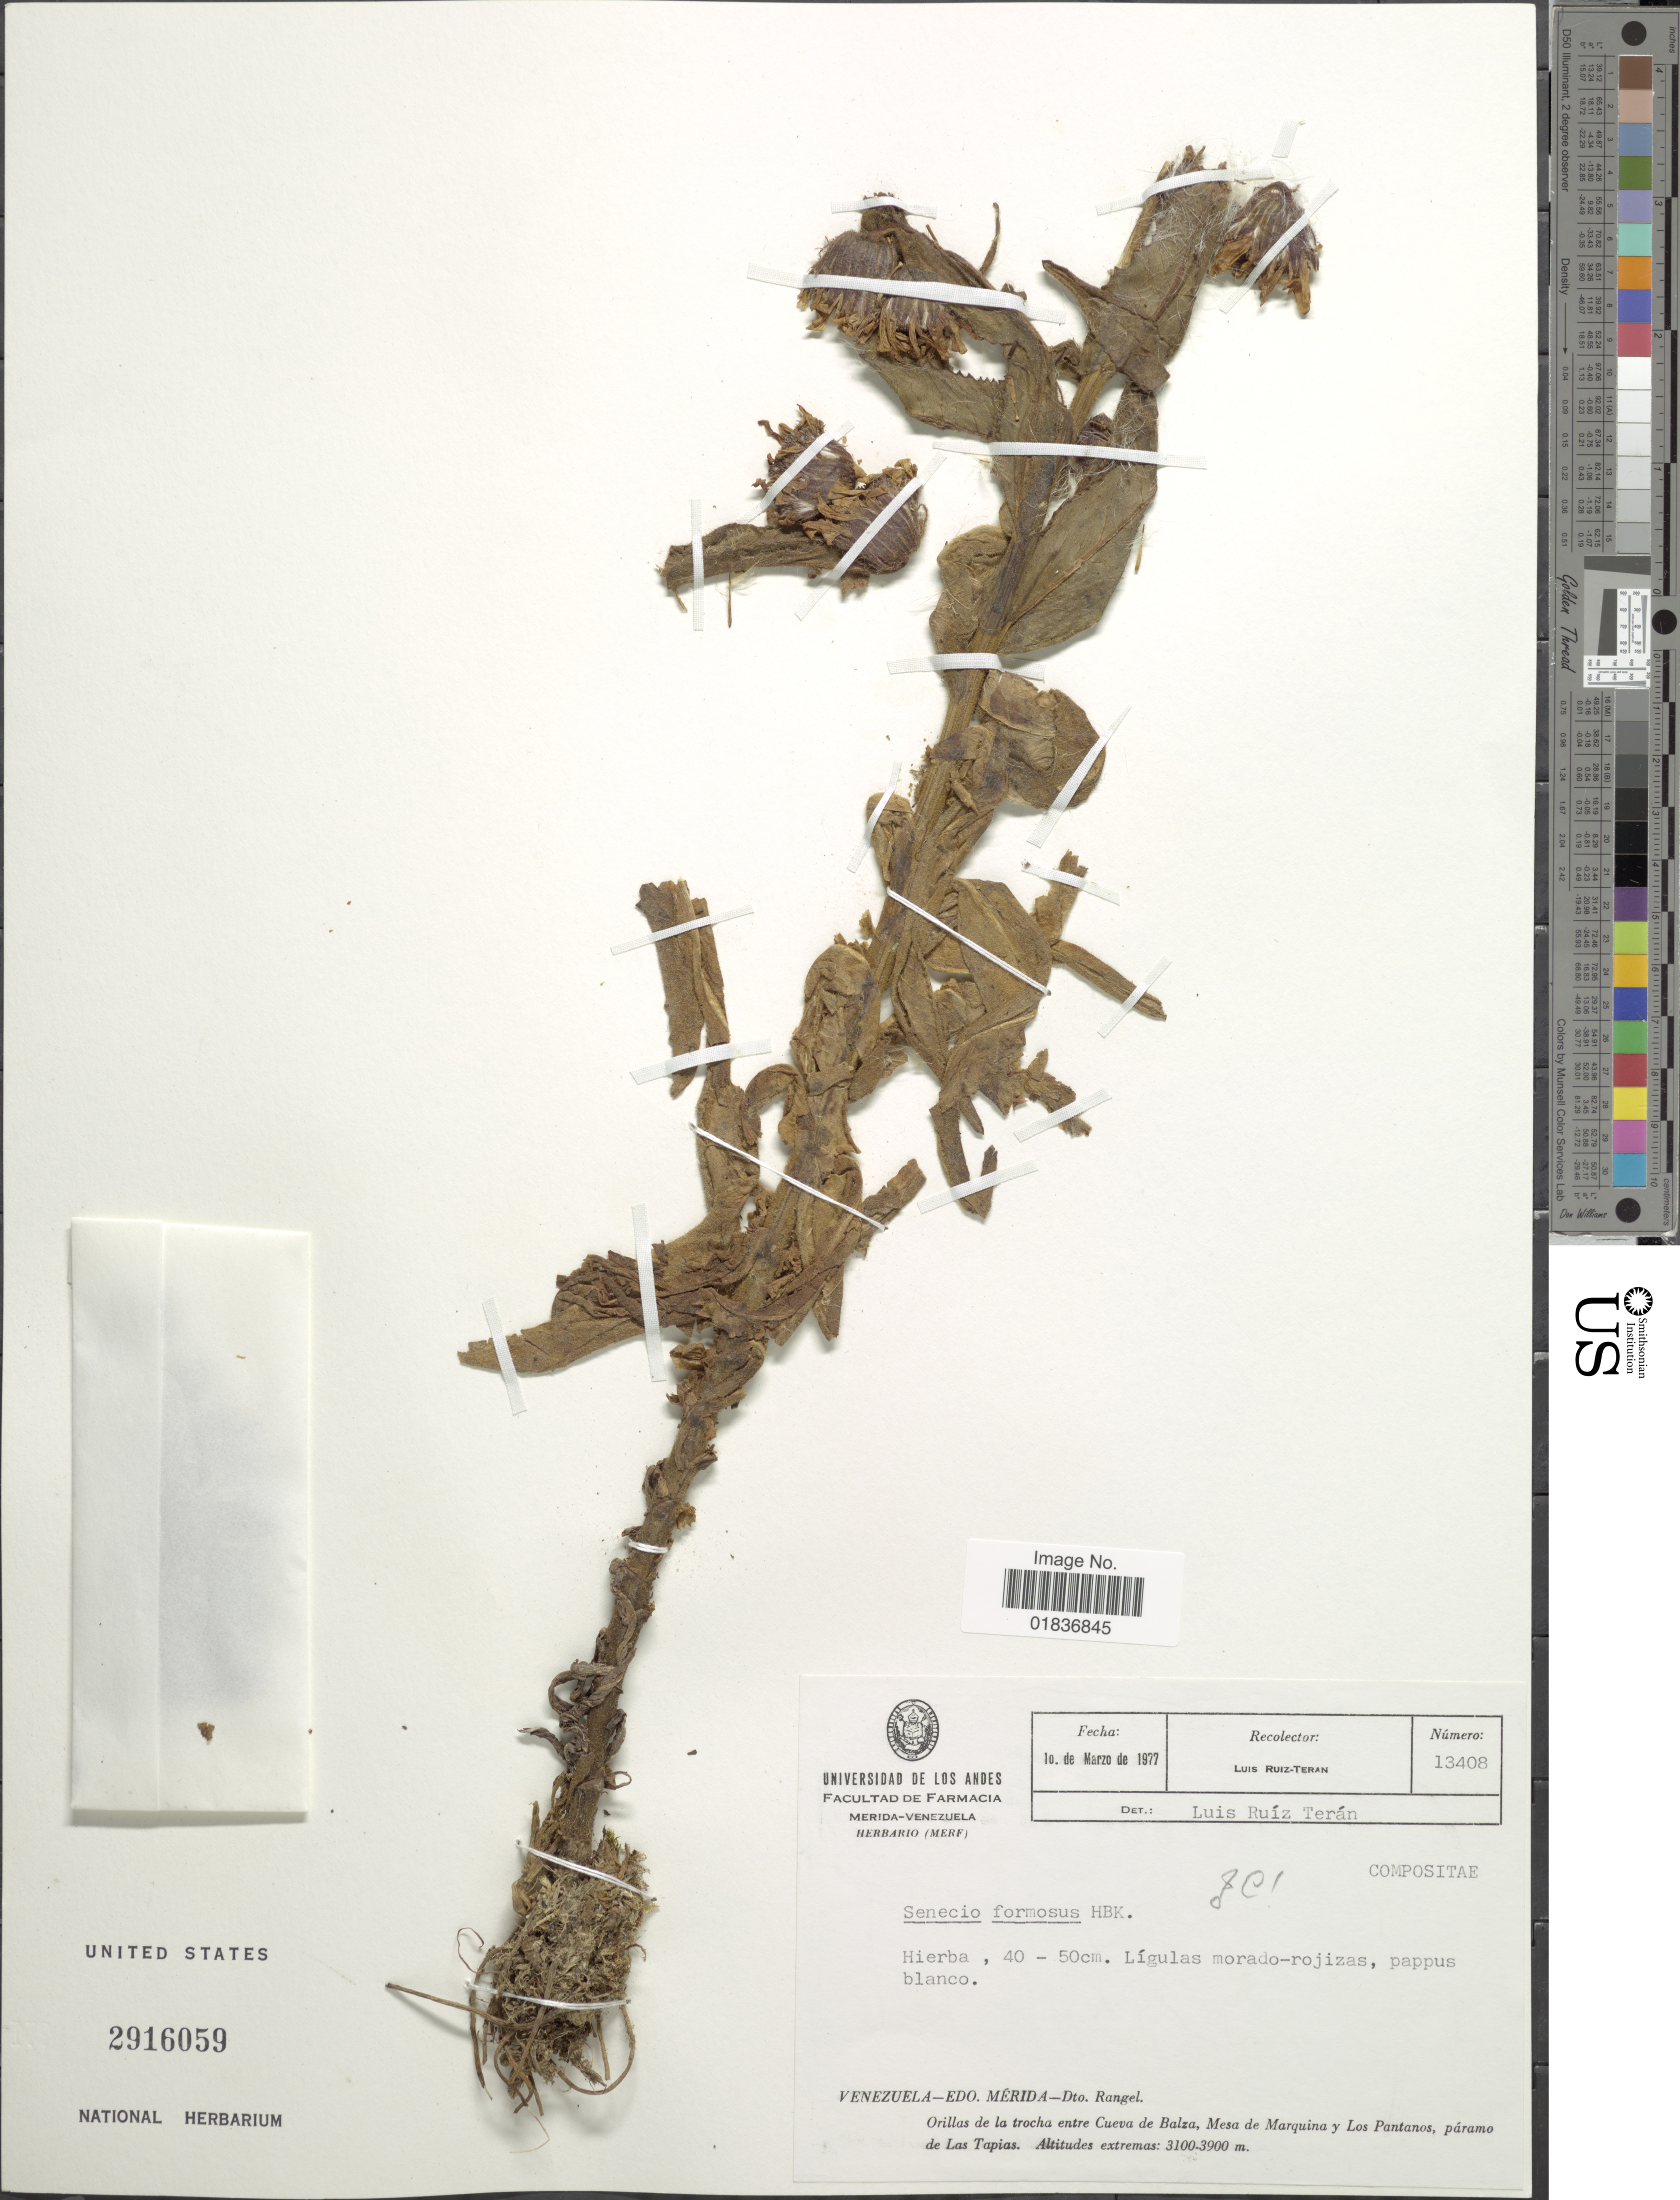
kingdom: Plantae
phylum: Tracheophyta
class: Magnoliopsida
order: Asterales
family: Asteraceae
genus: Senecio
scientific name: Senecio wedglacialis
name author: Cuatrec.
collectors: L. E. Ruíz-Terán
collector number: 13408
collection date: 1977-03-10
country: Venezuela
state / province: Mérida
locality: Edo. Merida-Dto. Rangel. Orillas de la trocha entre Cueva de Balza, Mesa de Marquina y Los Pantanos, paramo de Las Tapias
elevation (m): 3100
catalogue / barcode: US 2916059